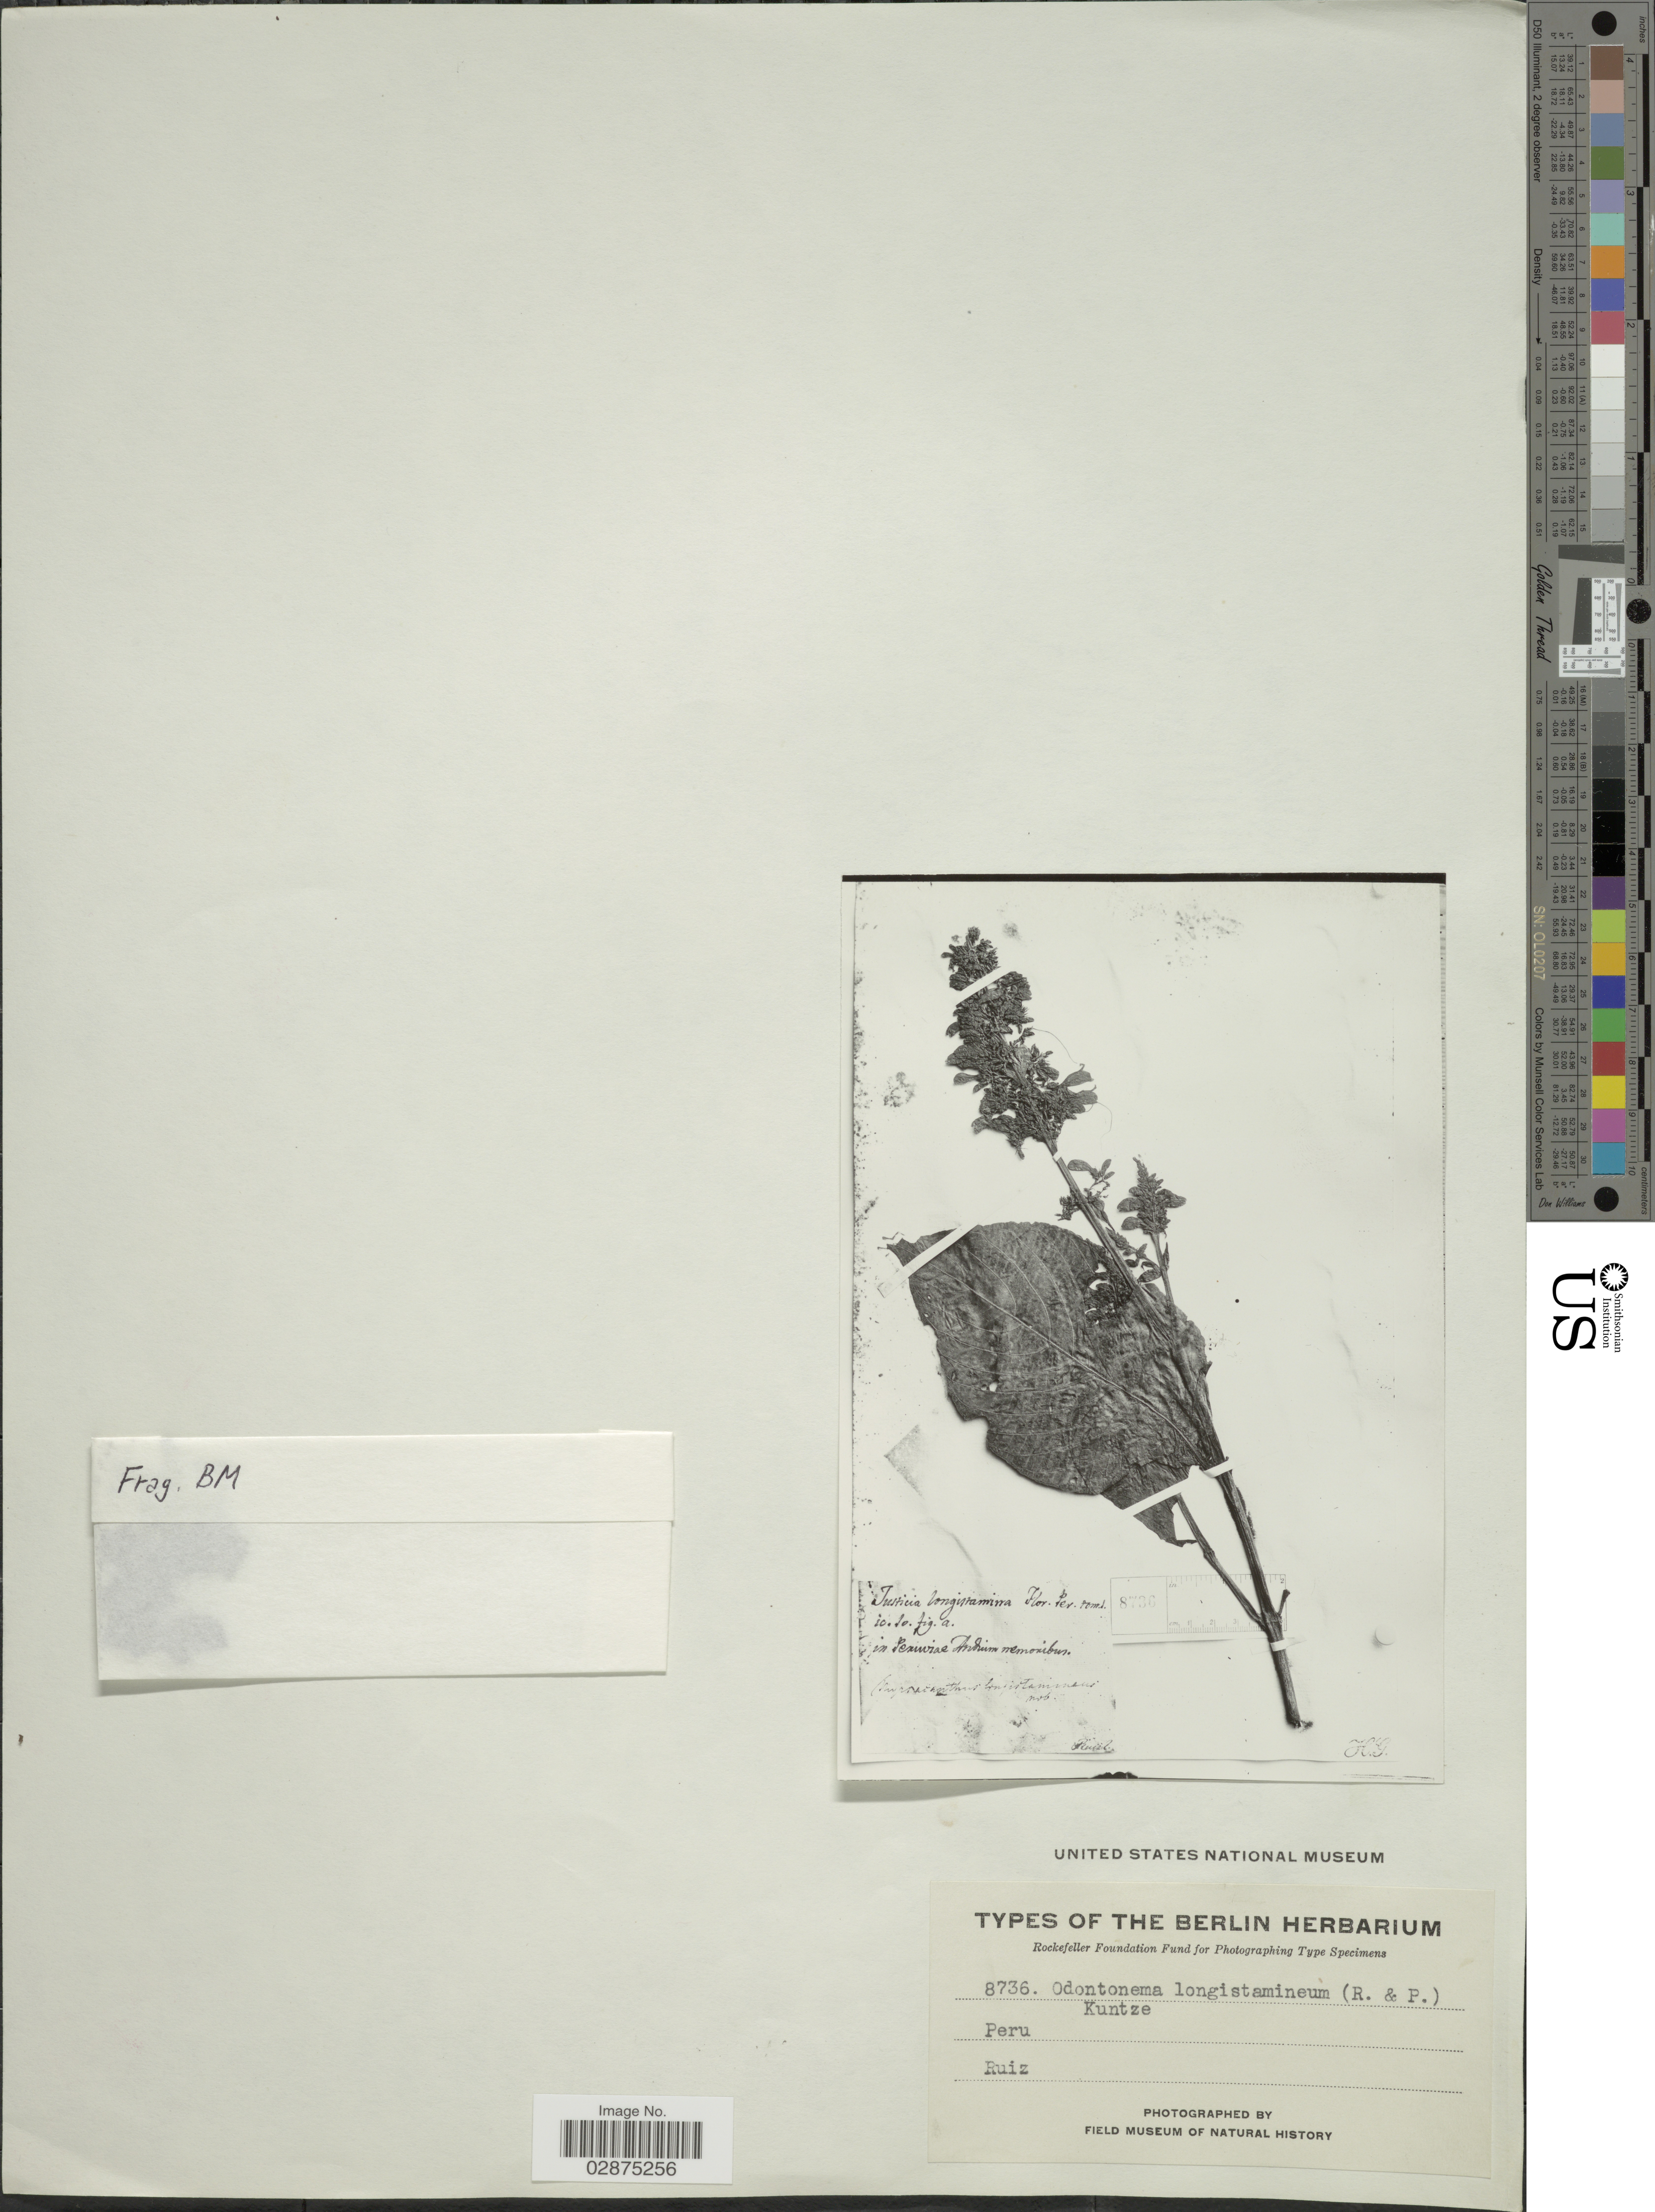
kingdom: Plantae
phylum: Tracheophyta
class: Magnoliopsida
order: Lamiales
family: Acanthaceae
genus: Stenostephanus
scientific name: Stenostephanus longistaminus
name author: (Ruiz & Pav.) V.M. Baum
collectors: Ruiz, --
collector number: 8736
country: Peru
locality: Andium memoribus.